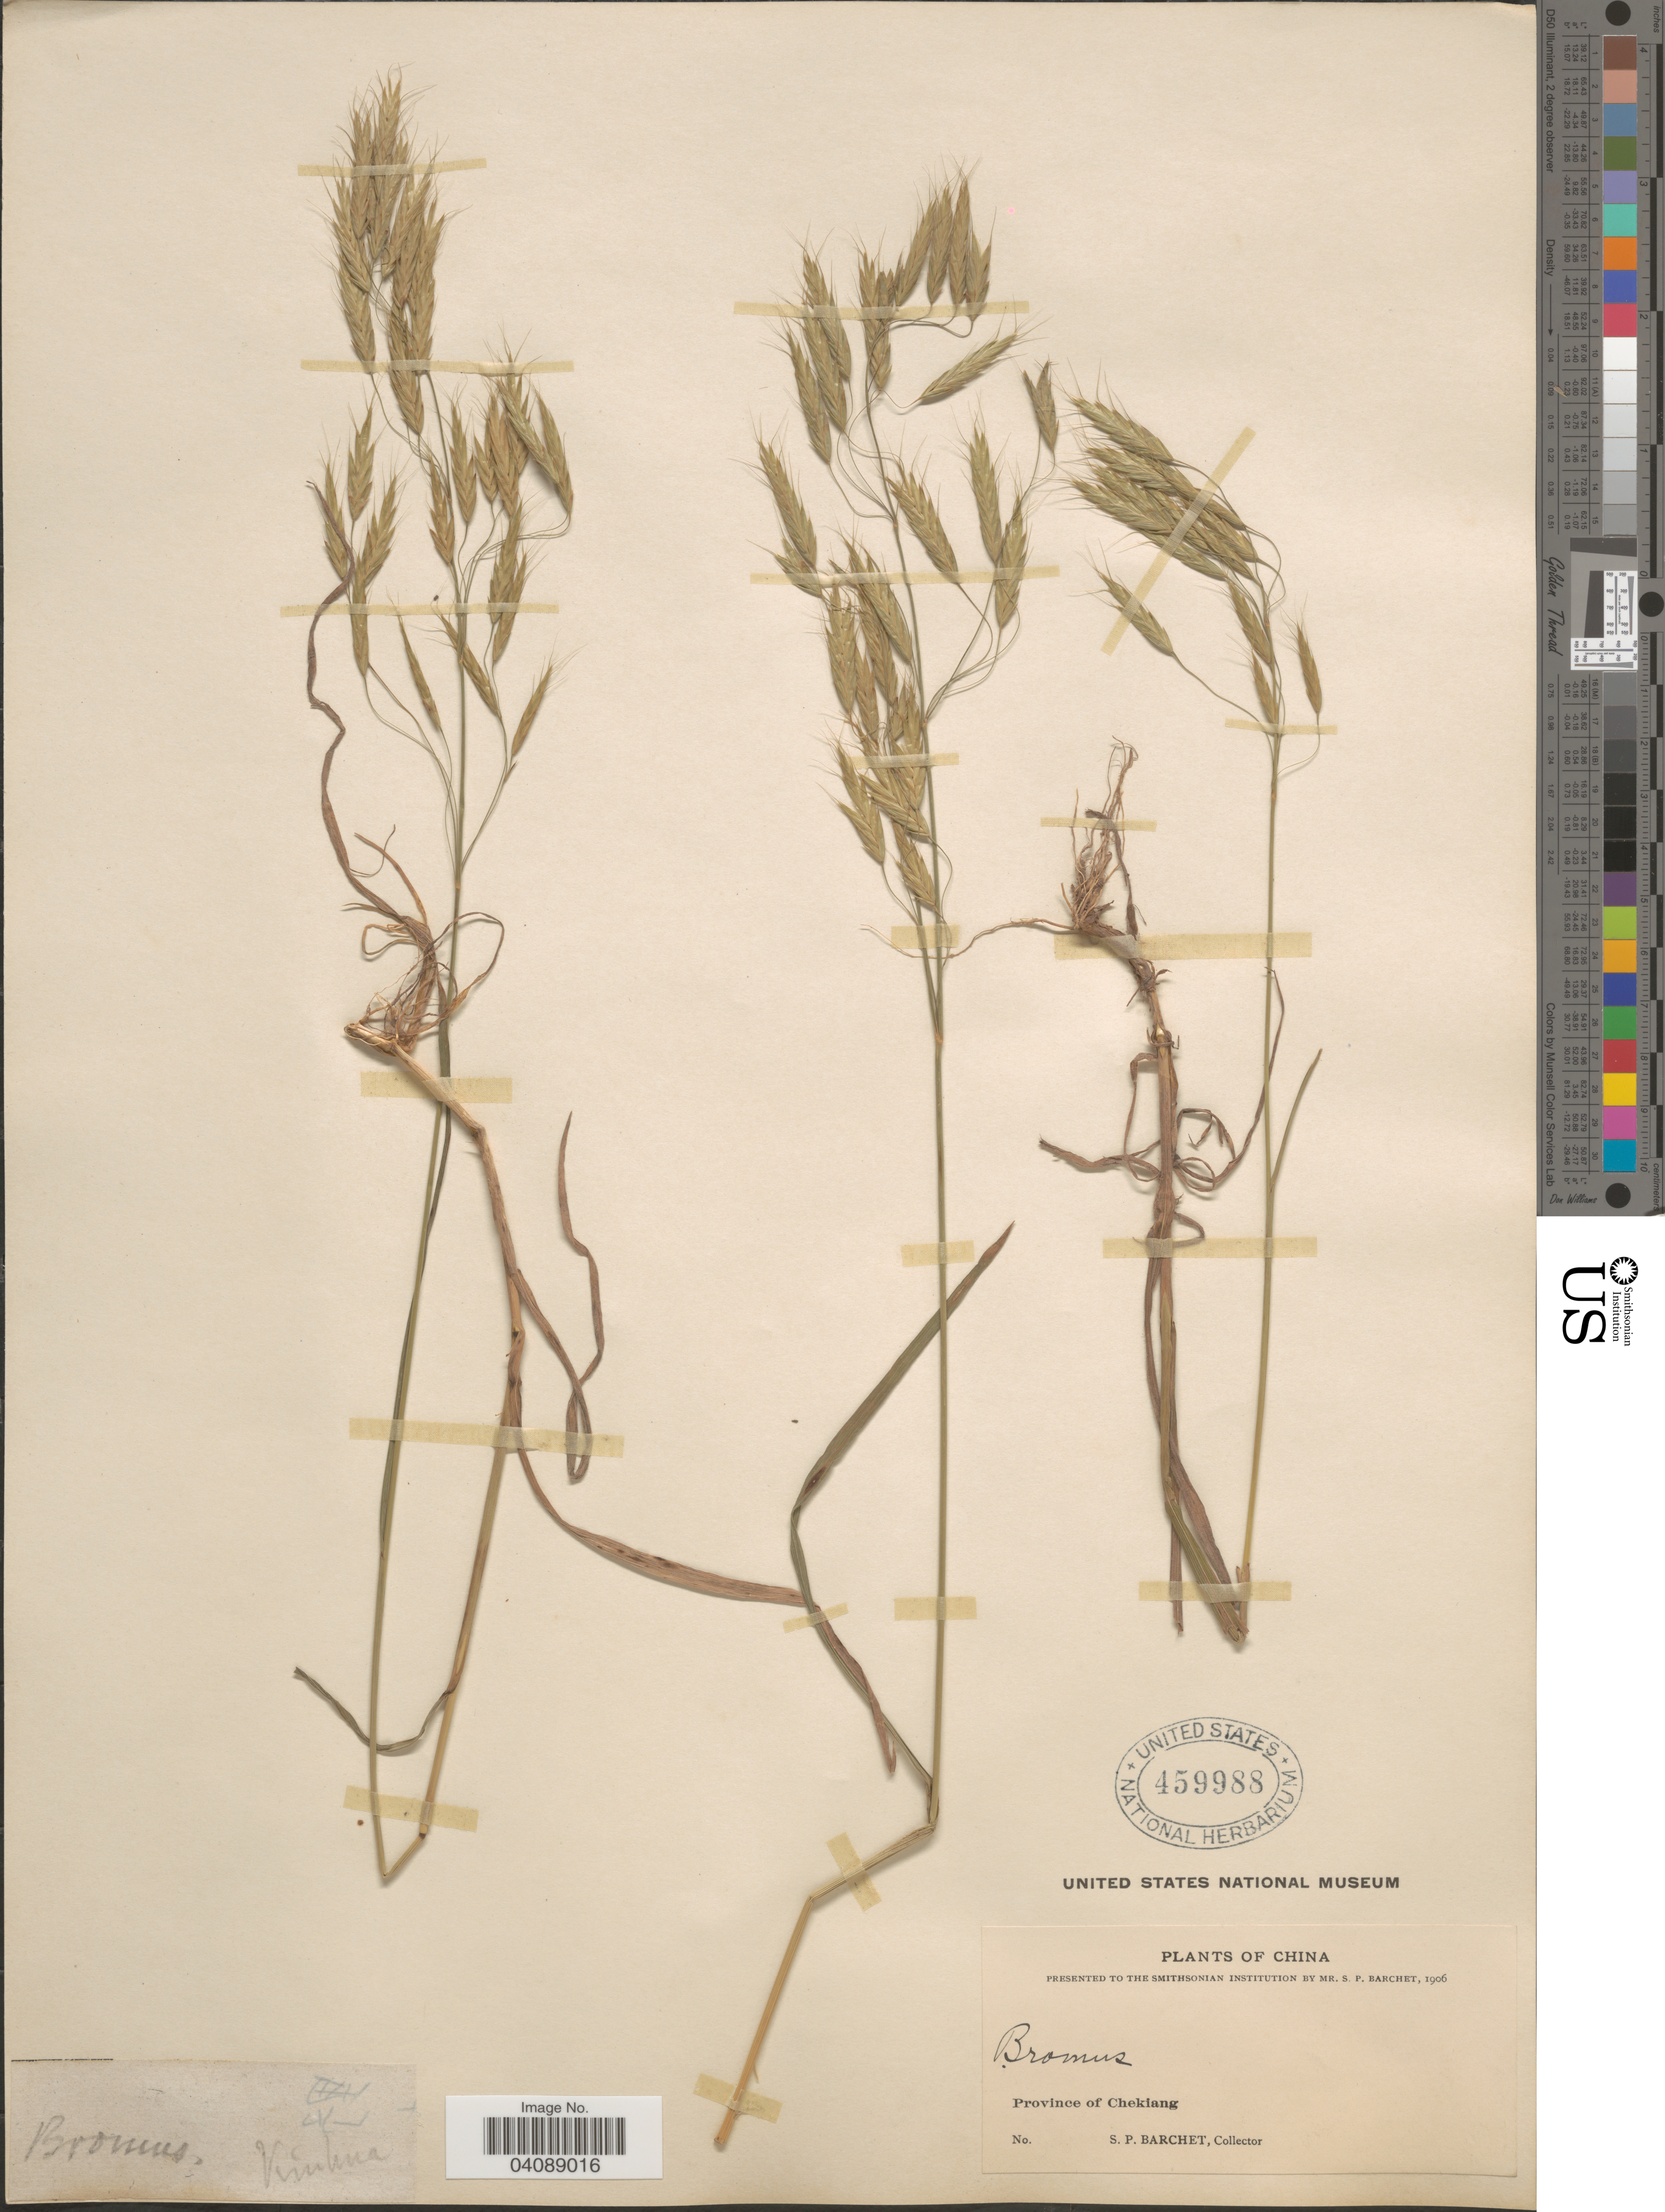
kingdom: Plantae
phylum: Tracheophyta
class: Liliopsida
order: Poales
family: Poaceae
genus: Bromus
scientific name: Bromus japonicus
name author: Houtt.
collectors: S. P. Barchet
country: China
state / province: Zhejiang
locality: Province of Chekiang.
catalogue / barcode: US 459988